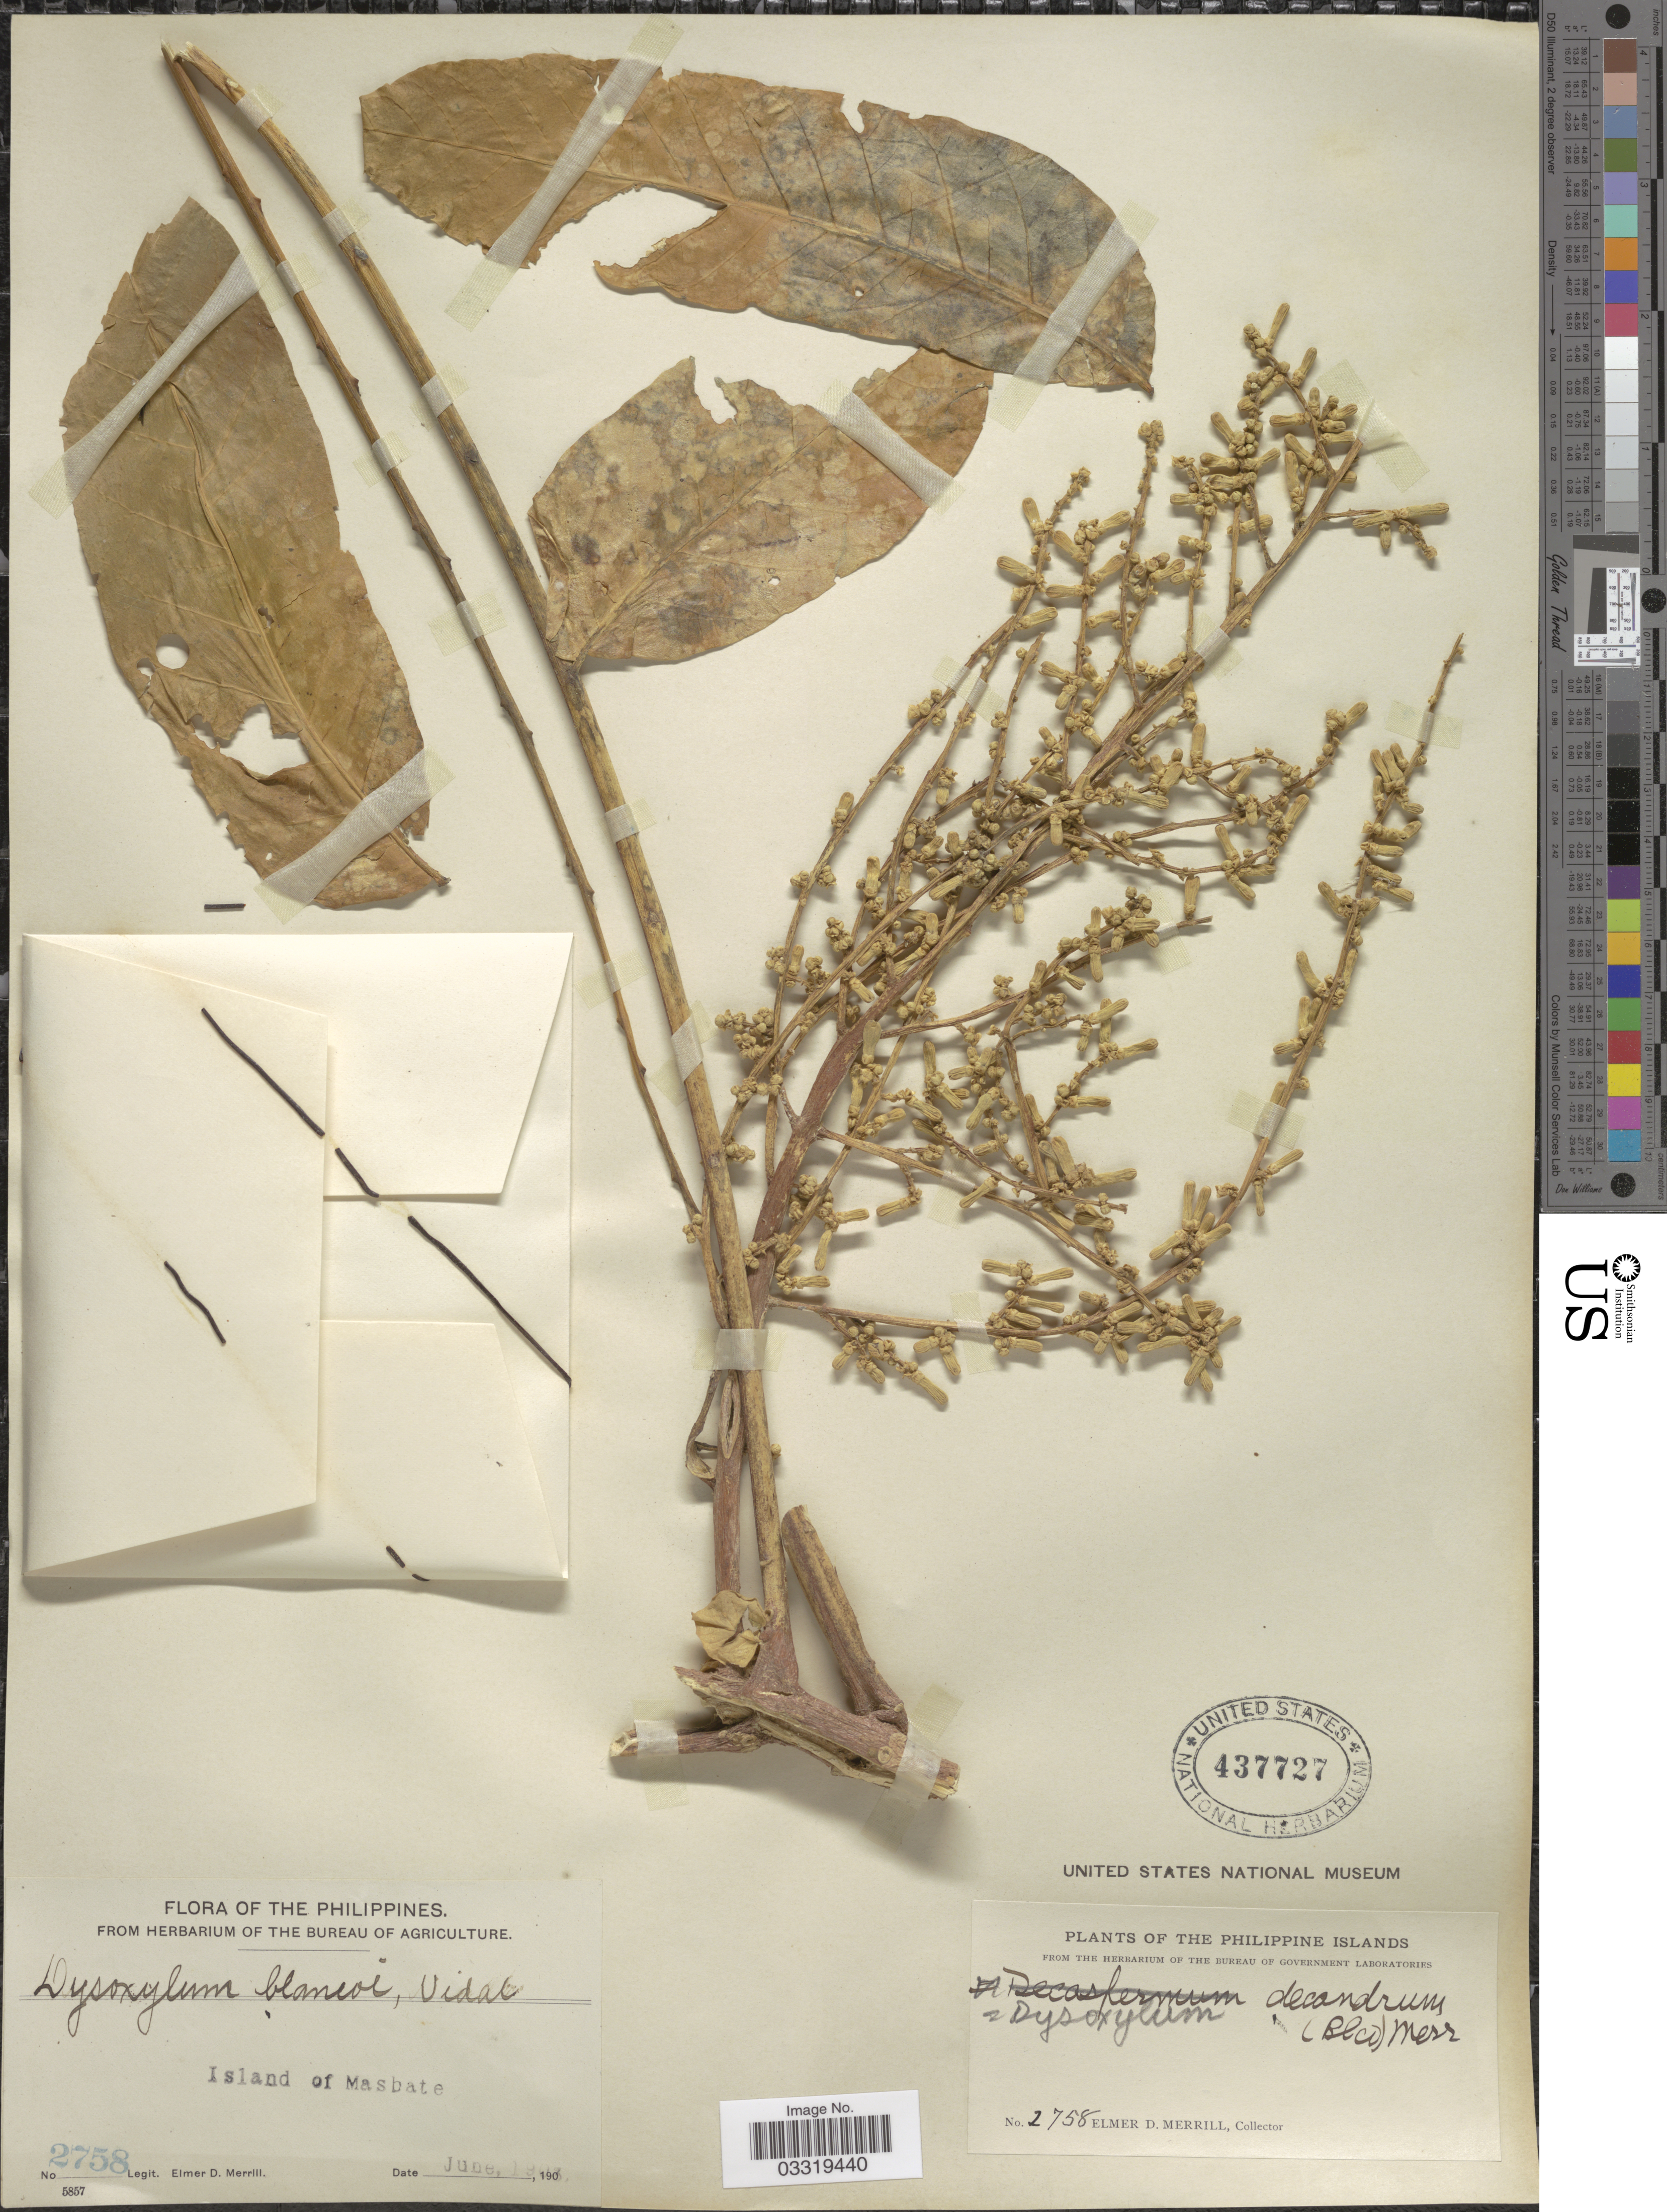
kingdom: Plantae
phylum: Tracheophyta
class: Magnoliopsida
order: Sapindales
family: Meliaceae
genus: Dysoxylum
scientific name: Dysoxylum sp.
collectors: E. D. Merrill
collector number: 2758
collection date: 1903-06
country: Philippines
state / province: Bicol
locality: Island of Masbate.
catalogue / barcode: US 437727